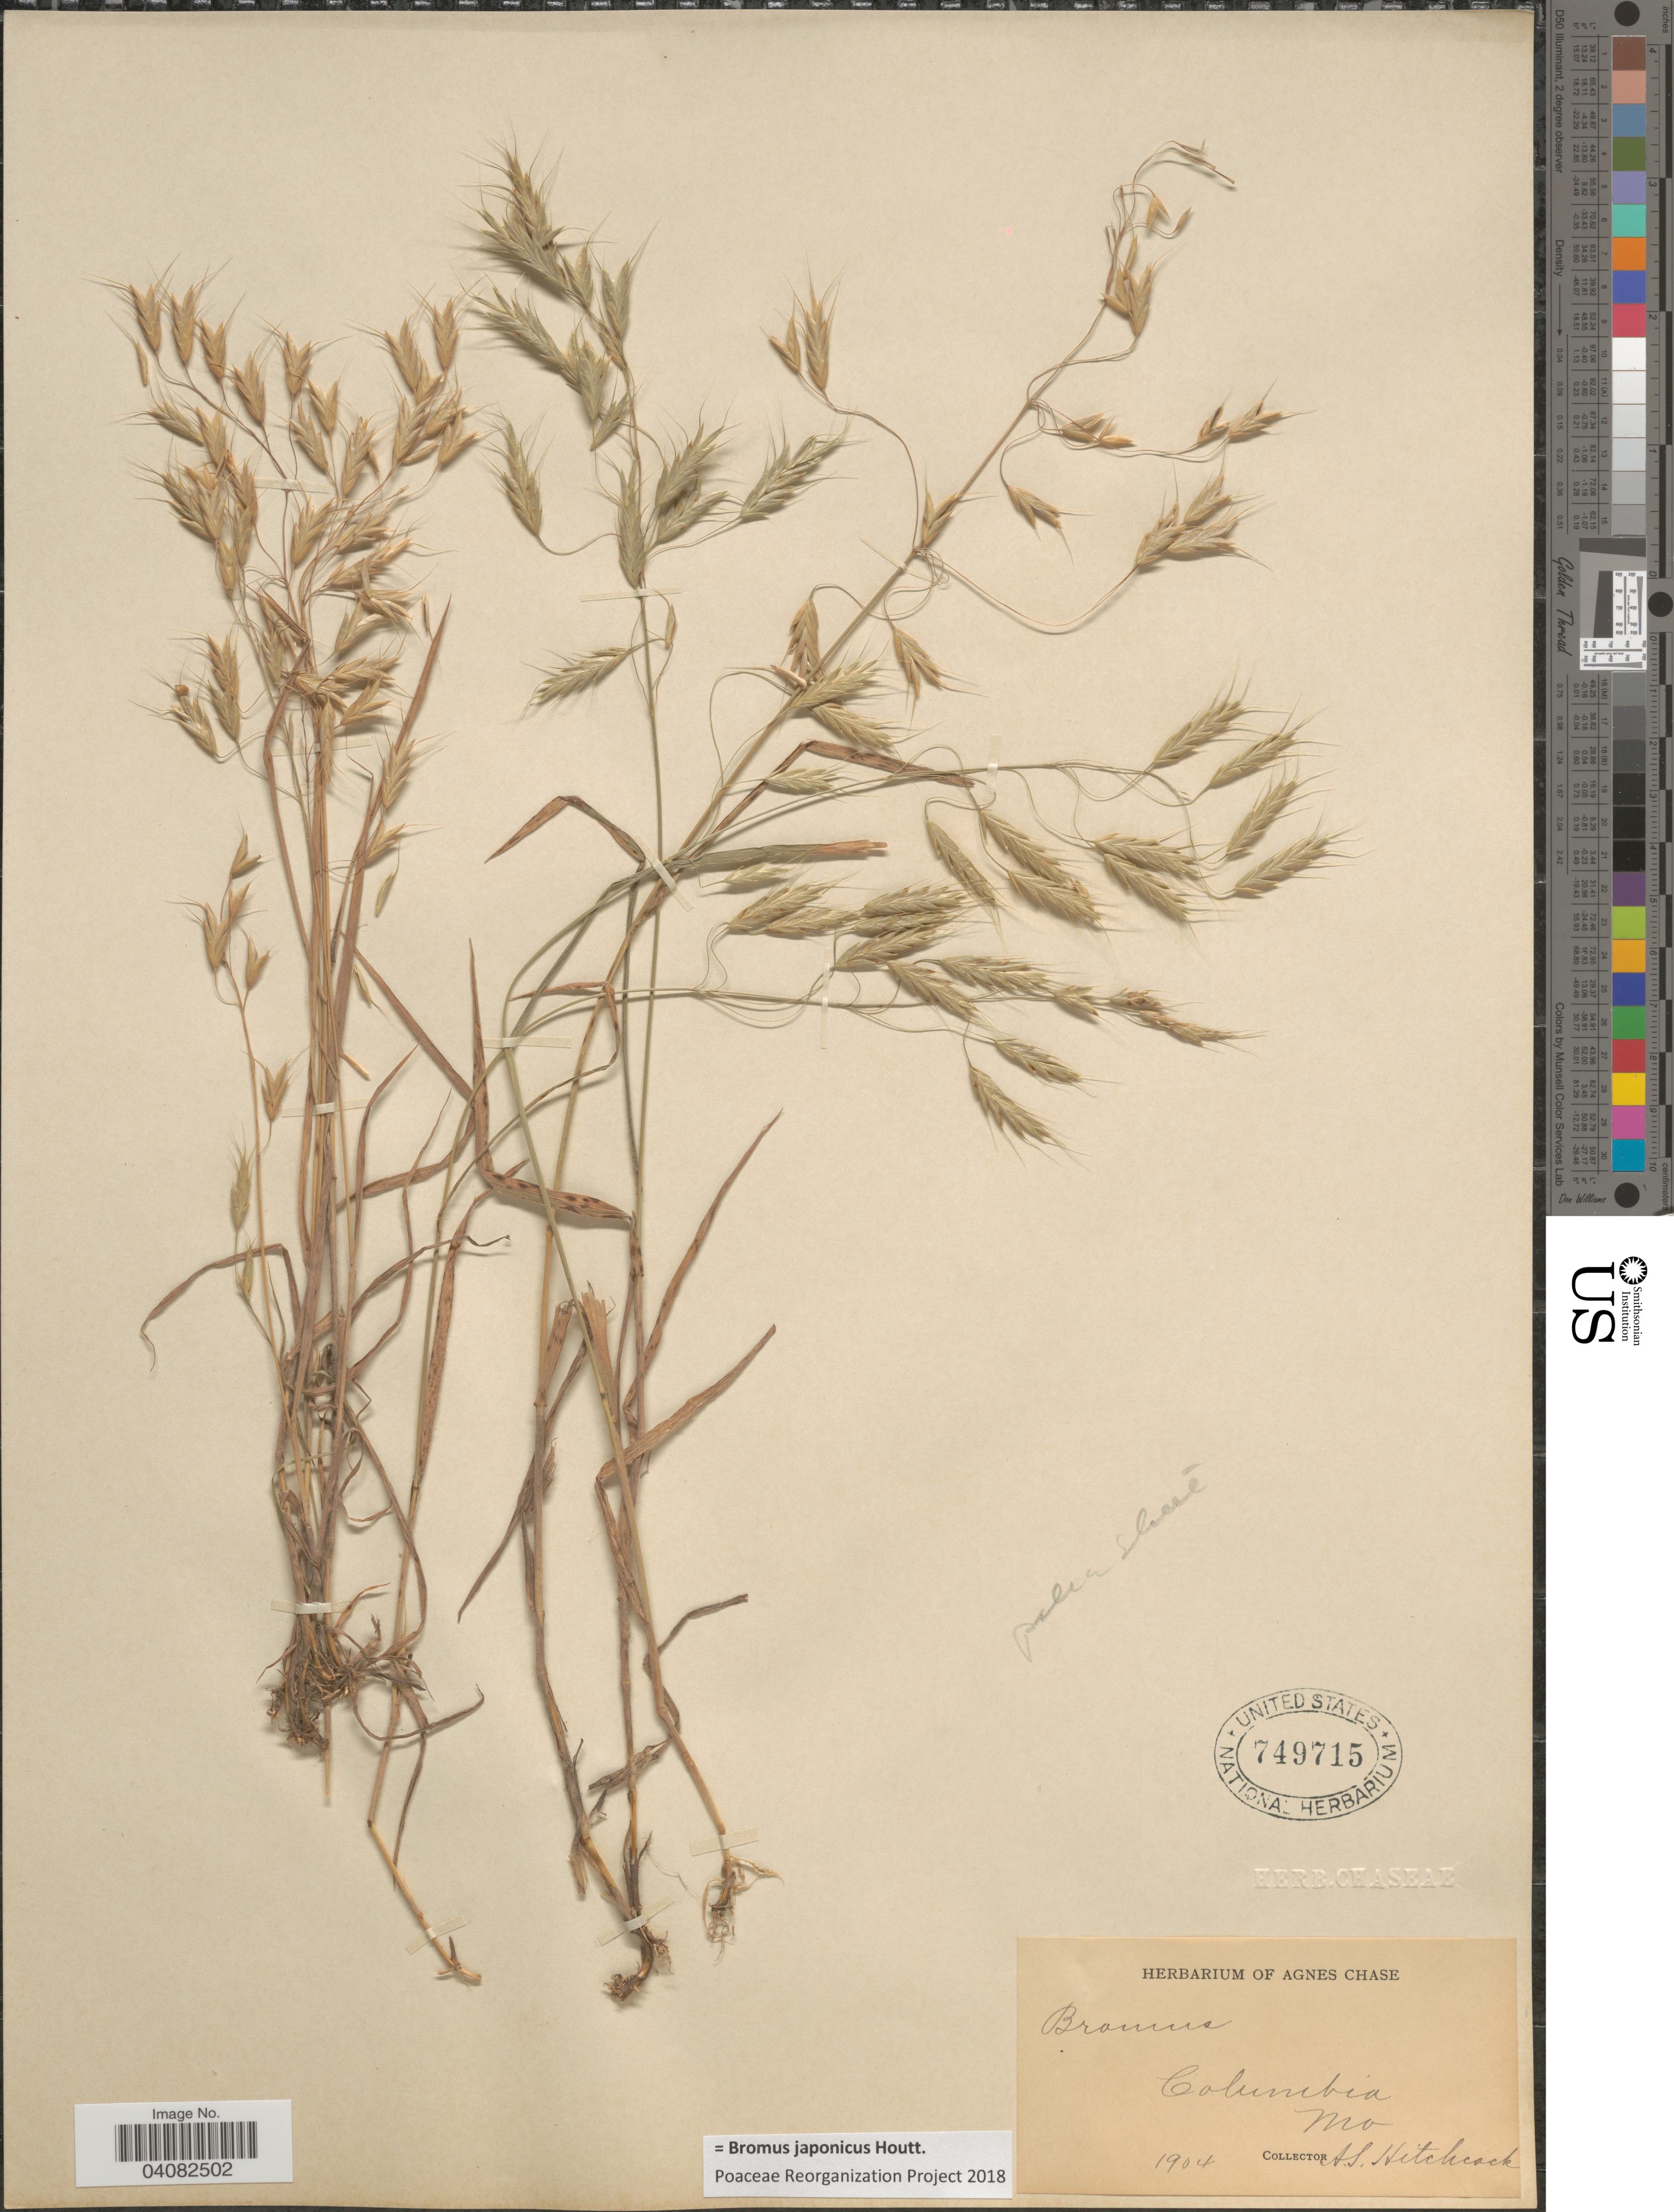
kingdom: Plantae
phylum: Tracheophyta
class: Liliopsida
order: Poales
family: Poaceae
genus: Bromus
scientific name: Bromus intermedius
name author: Gussone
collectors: A. S. Hitchcock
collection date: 1904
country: United States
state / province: Missouri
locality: Columbia.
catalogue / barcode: US 749715